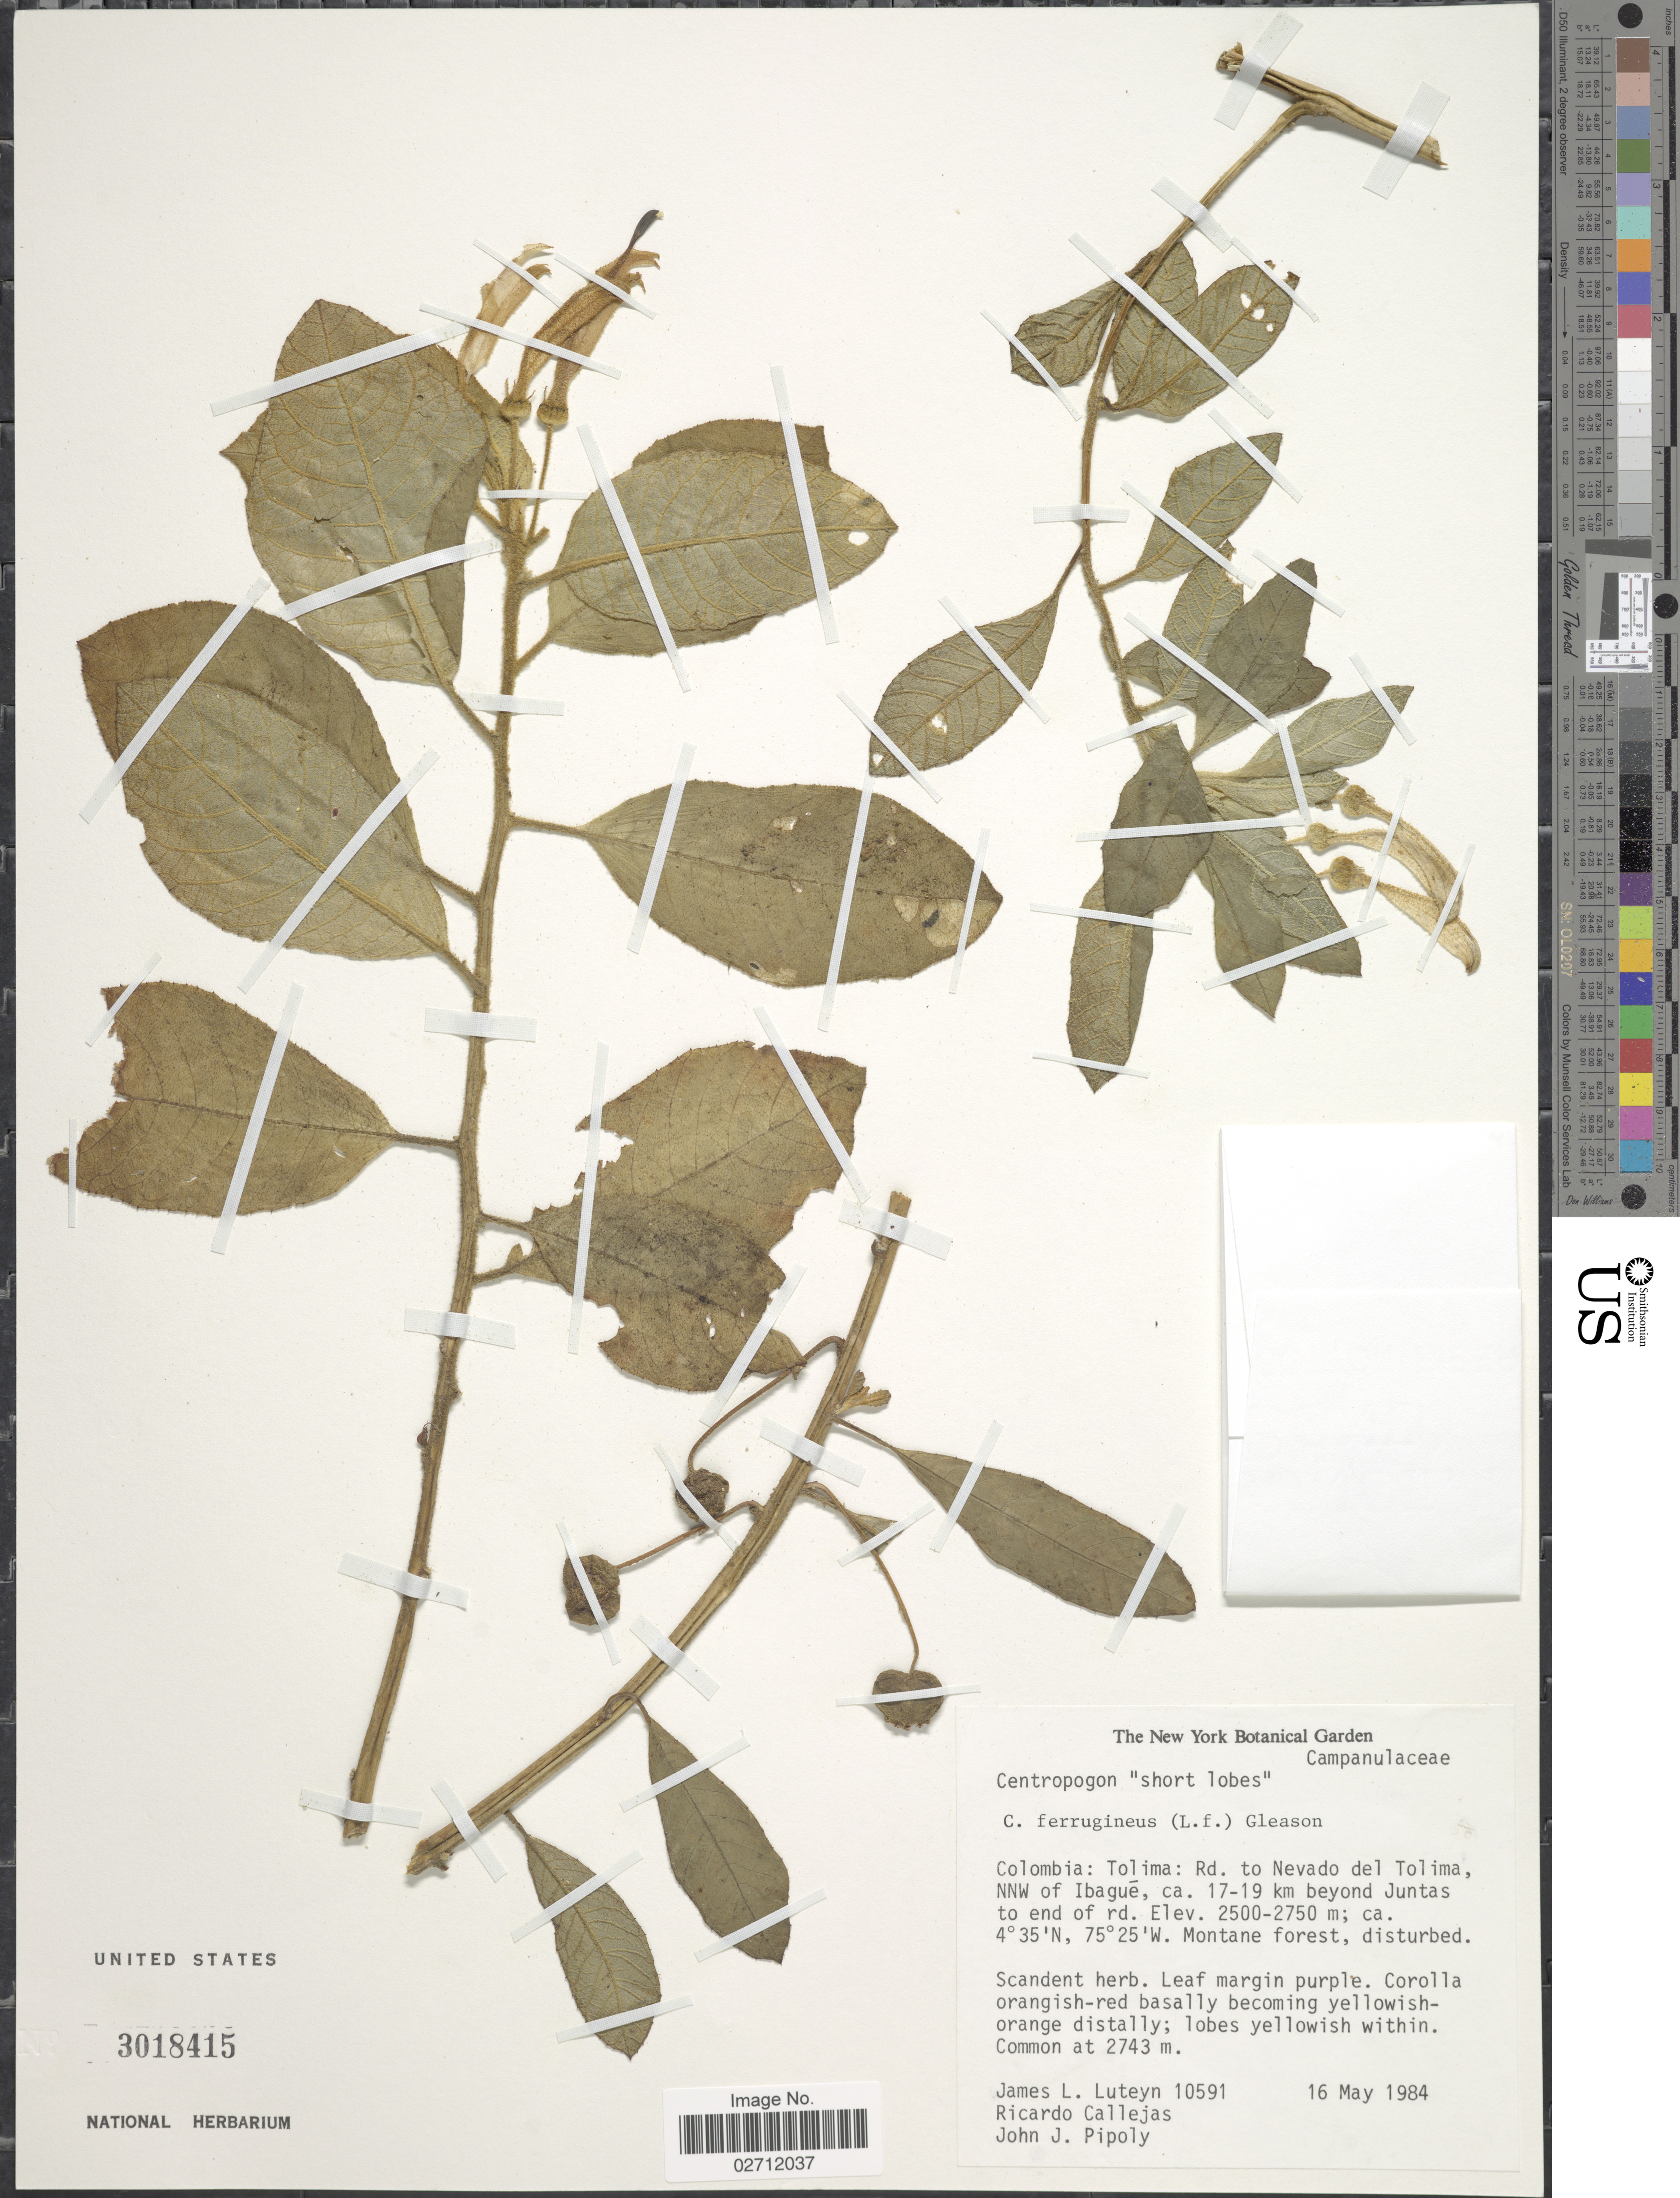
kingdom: Plantae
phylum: Tracheophyta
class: Magnoliopsida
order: Asterales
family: Campanulaceae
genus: Centropogon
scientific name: Centropogon ferrugineus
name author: (L. f.) Gleason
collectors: J. L. Luteyn, R. Callejas & J. J. Pipoly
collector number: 10591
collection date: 1984-05-16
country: Colombia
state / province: Tolima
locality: Rd. to Nevado del Tolima, NNW of Ibague, ca. 17-19 km beyond Juntas to end of rd.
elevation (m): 2500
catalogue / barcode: US 3018415